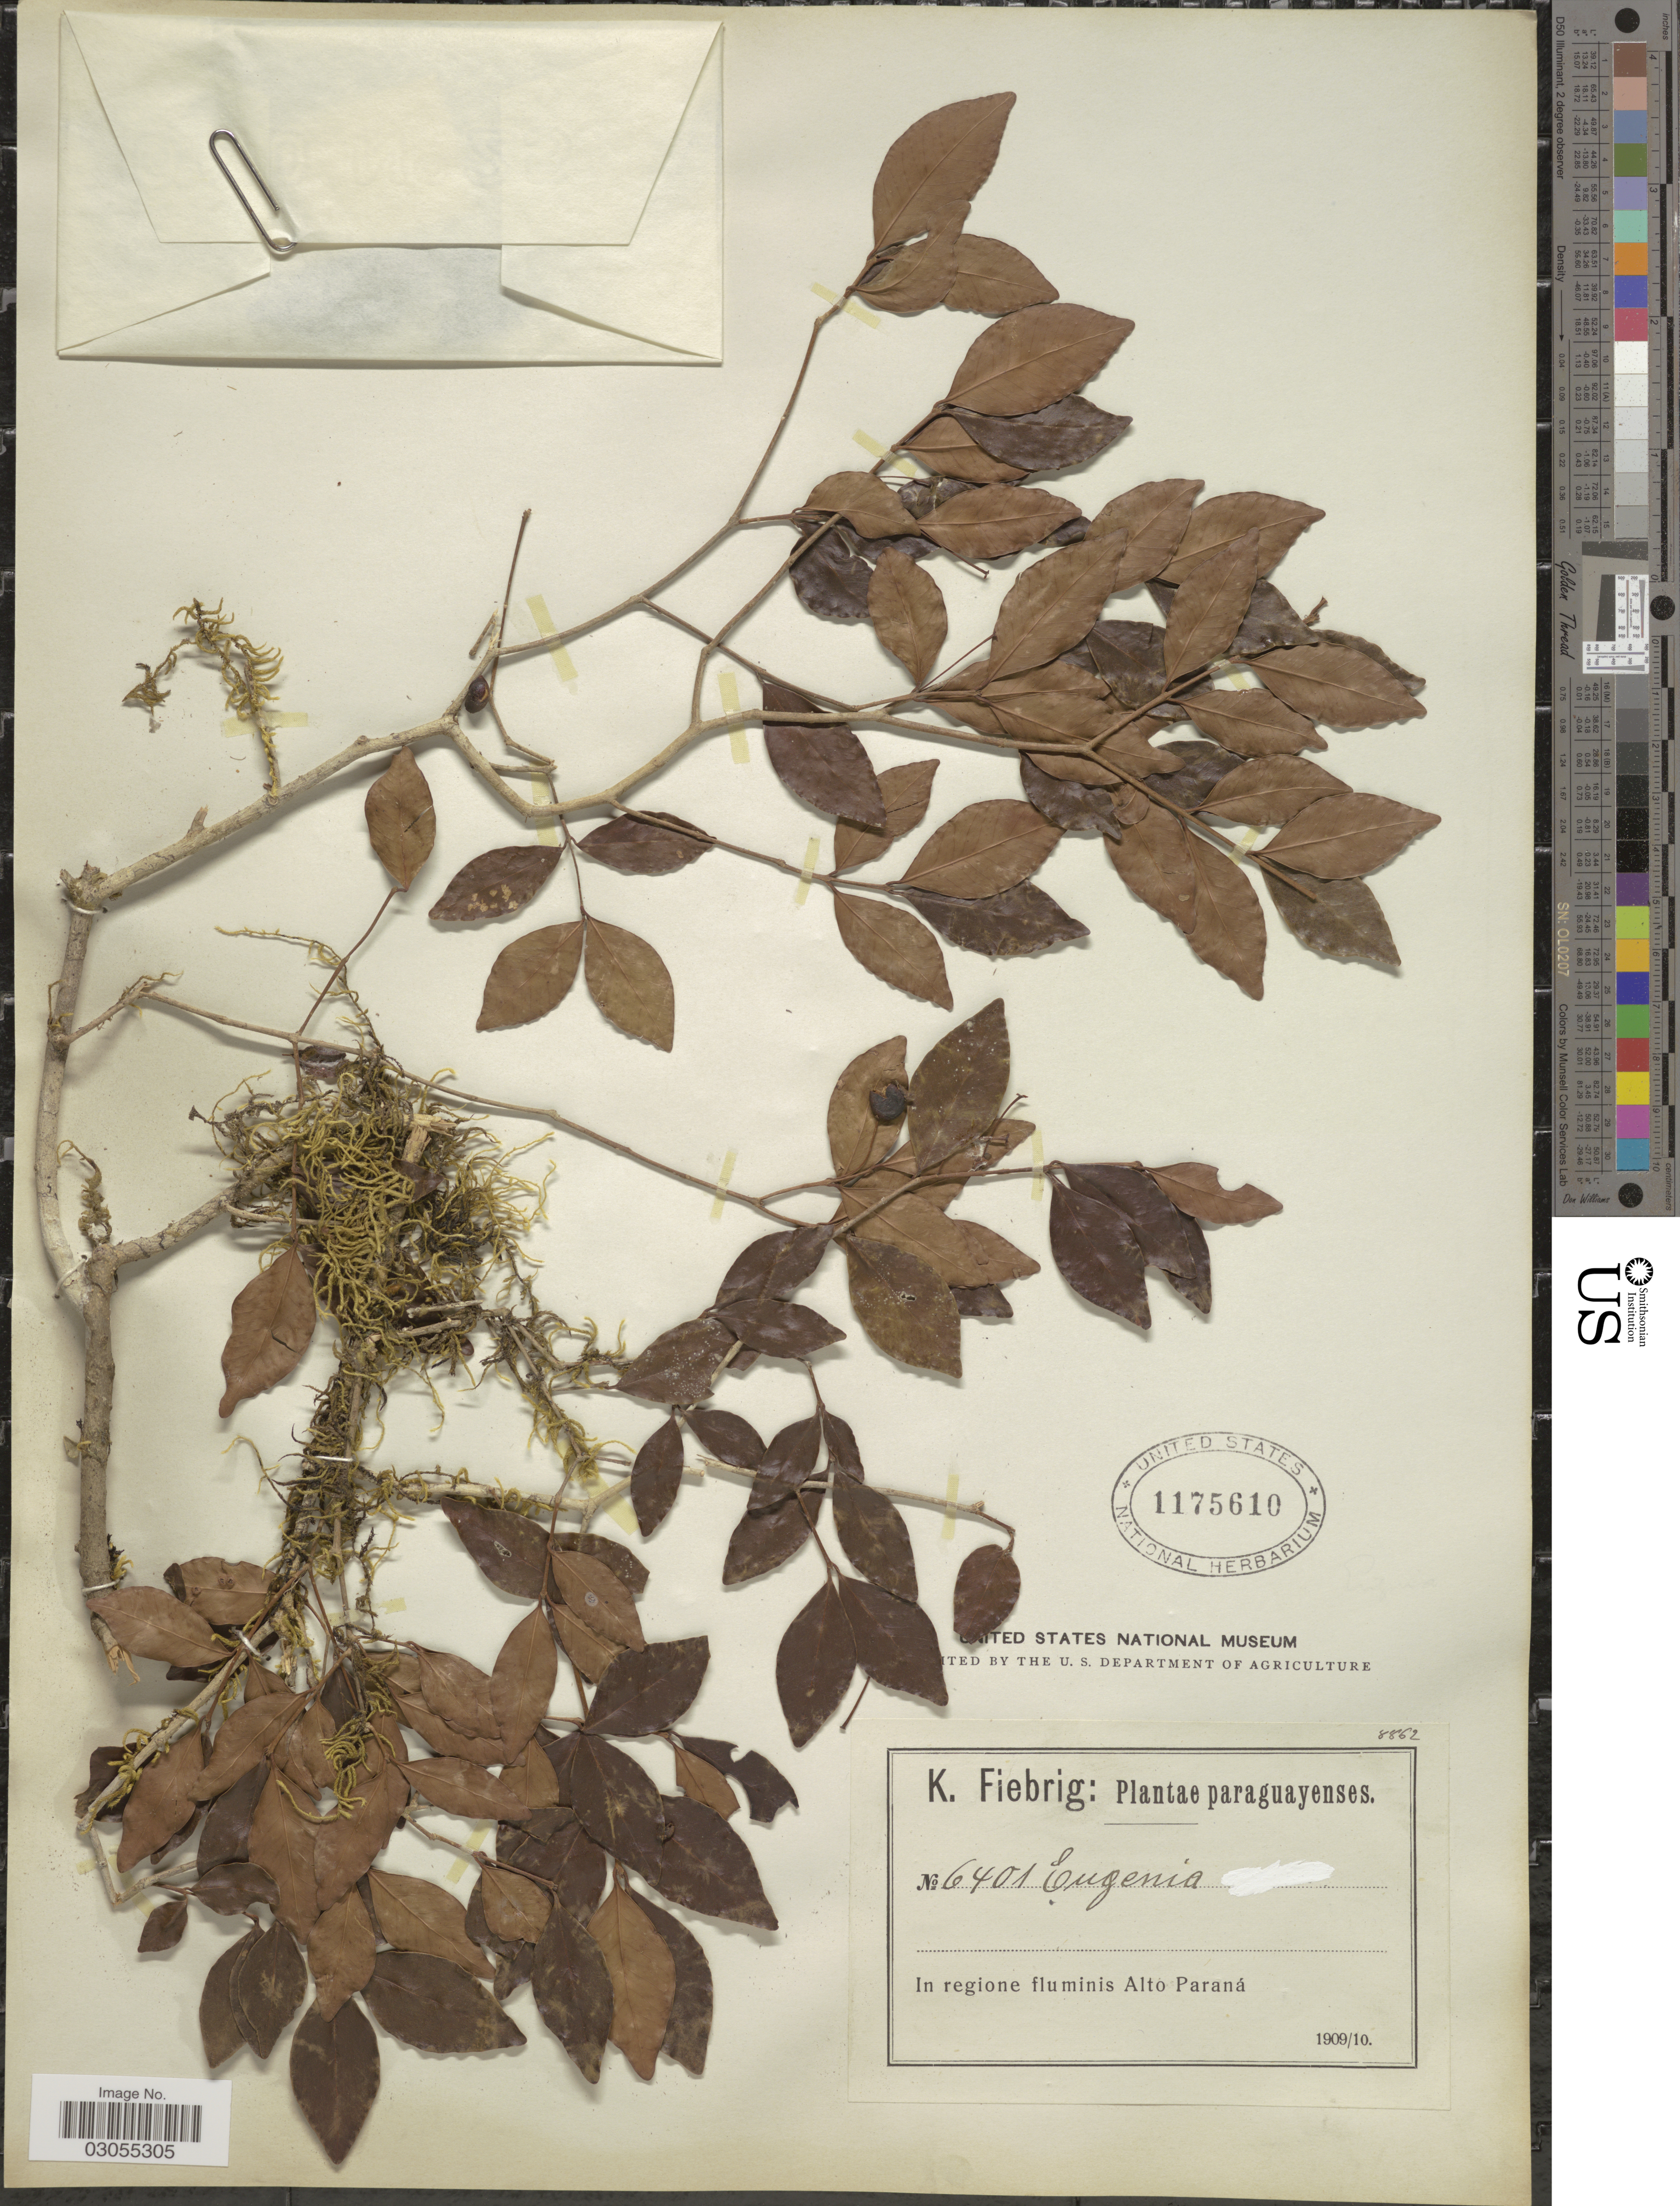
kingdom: Plantae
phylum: Tracheophyta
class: Magnoliopsida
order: Myrtales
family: Myrtaceae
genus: Eugenia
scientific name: Eugenia sp.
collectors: K. Fiebrig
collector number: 6401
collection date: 1909/1910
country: Paraguay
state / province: Alto Parana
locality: In regione fluminis Alto Paraná.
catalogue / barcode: US 1175610